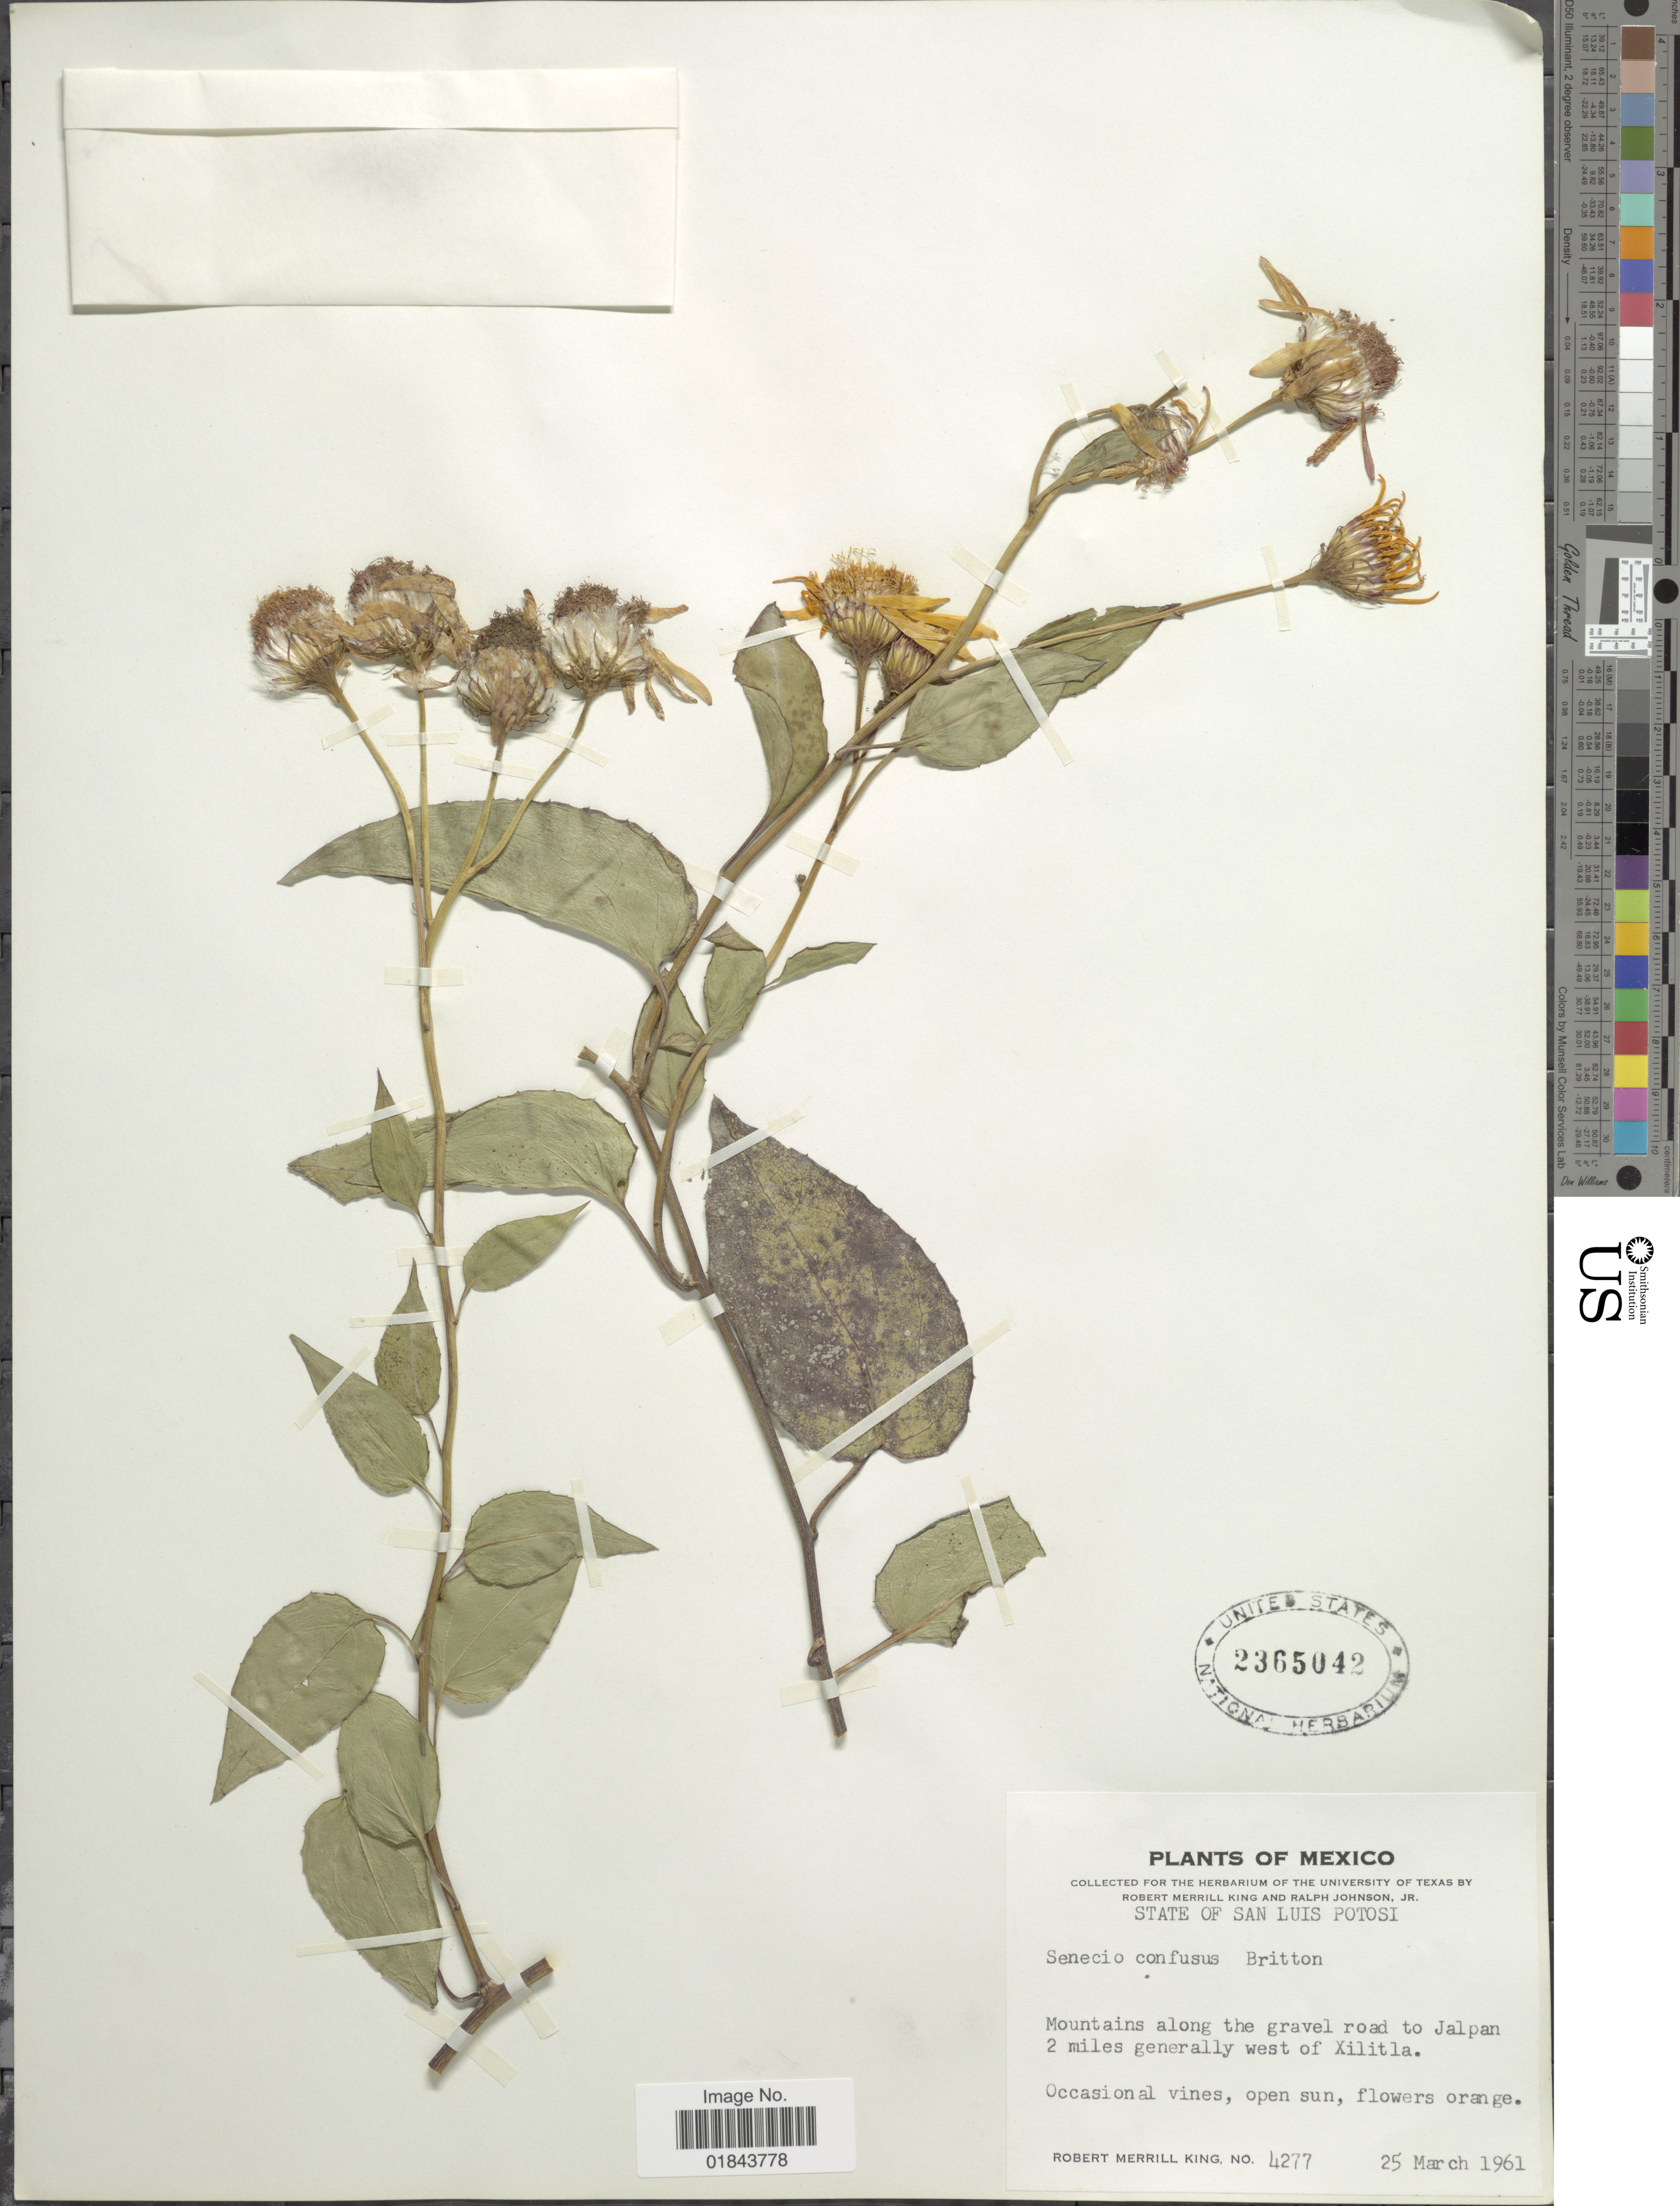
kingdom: Plantae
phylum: Tracheophyta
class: Magnoliopsida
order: Asterales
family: Asteraceae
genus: Pseudogynoxys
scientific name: Pseudogynoxys chenopodioides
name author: (Kunth) Cabrera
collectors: R. M. King & R. Johnson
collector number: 4277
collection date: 1961-03-25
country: Mexico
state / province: San Luis Potosí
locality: State of San Luis Potosi. Mountains along the gravel road to Jalpan 2 miles generally west of Xilitla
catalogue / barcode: US 2365042